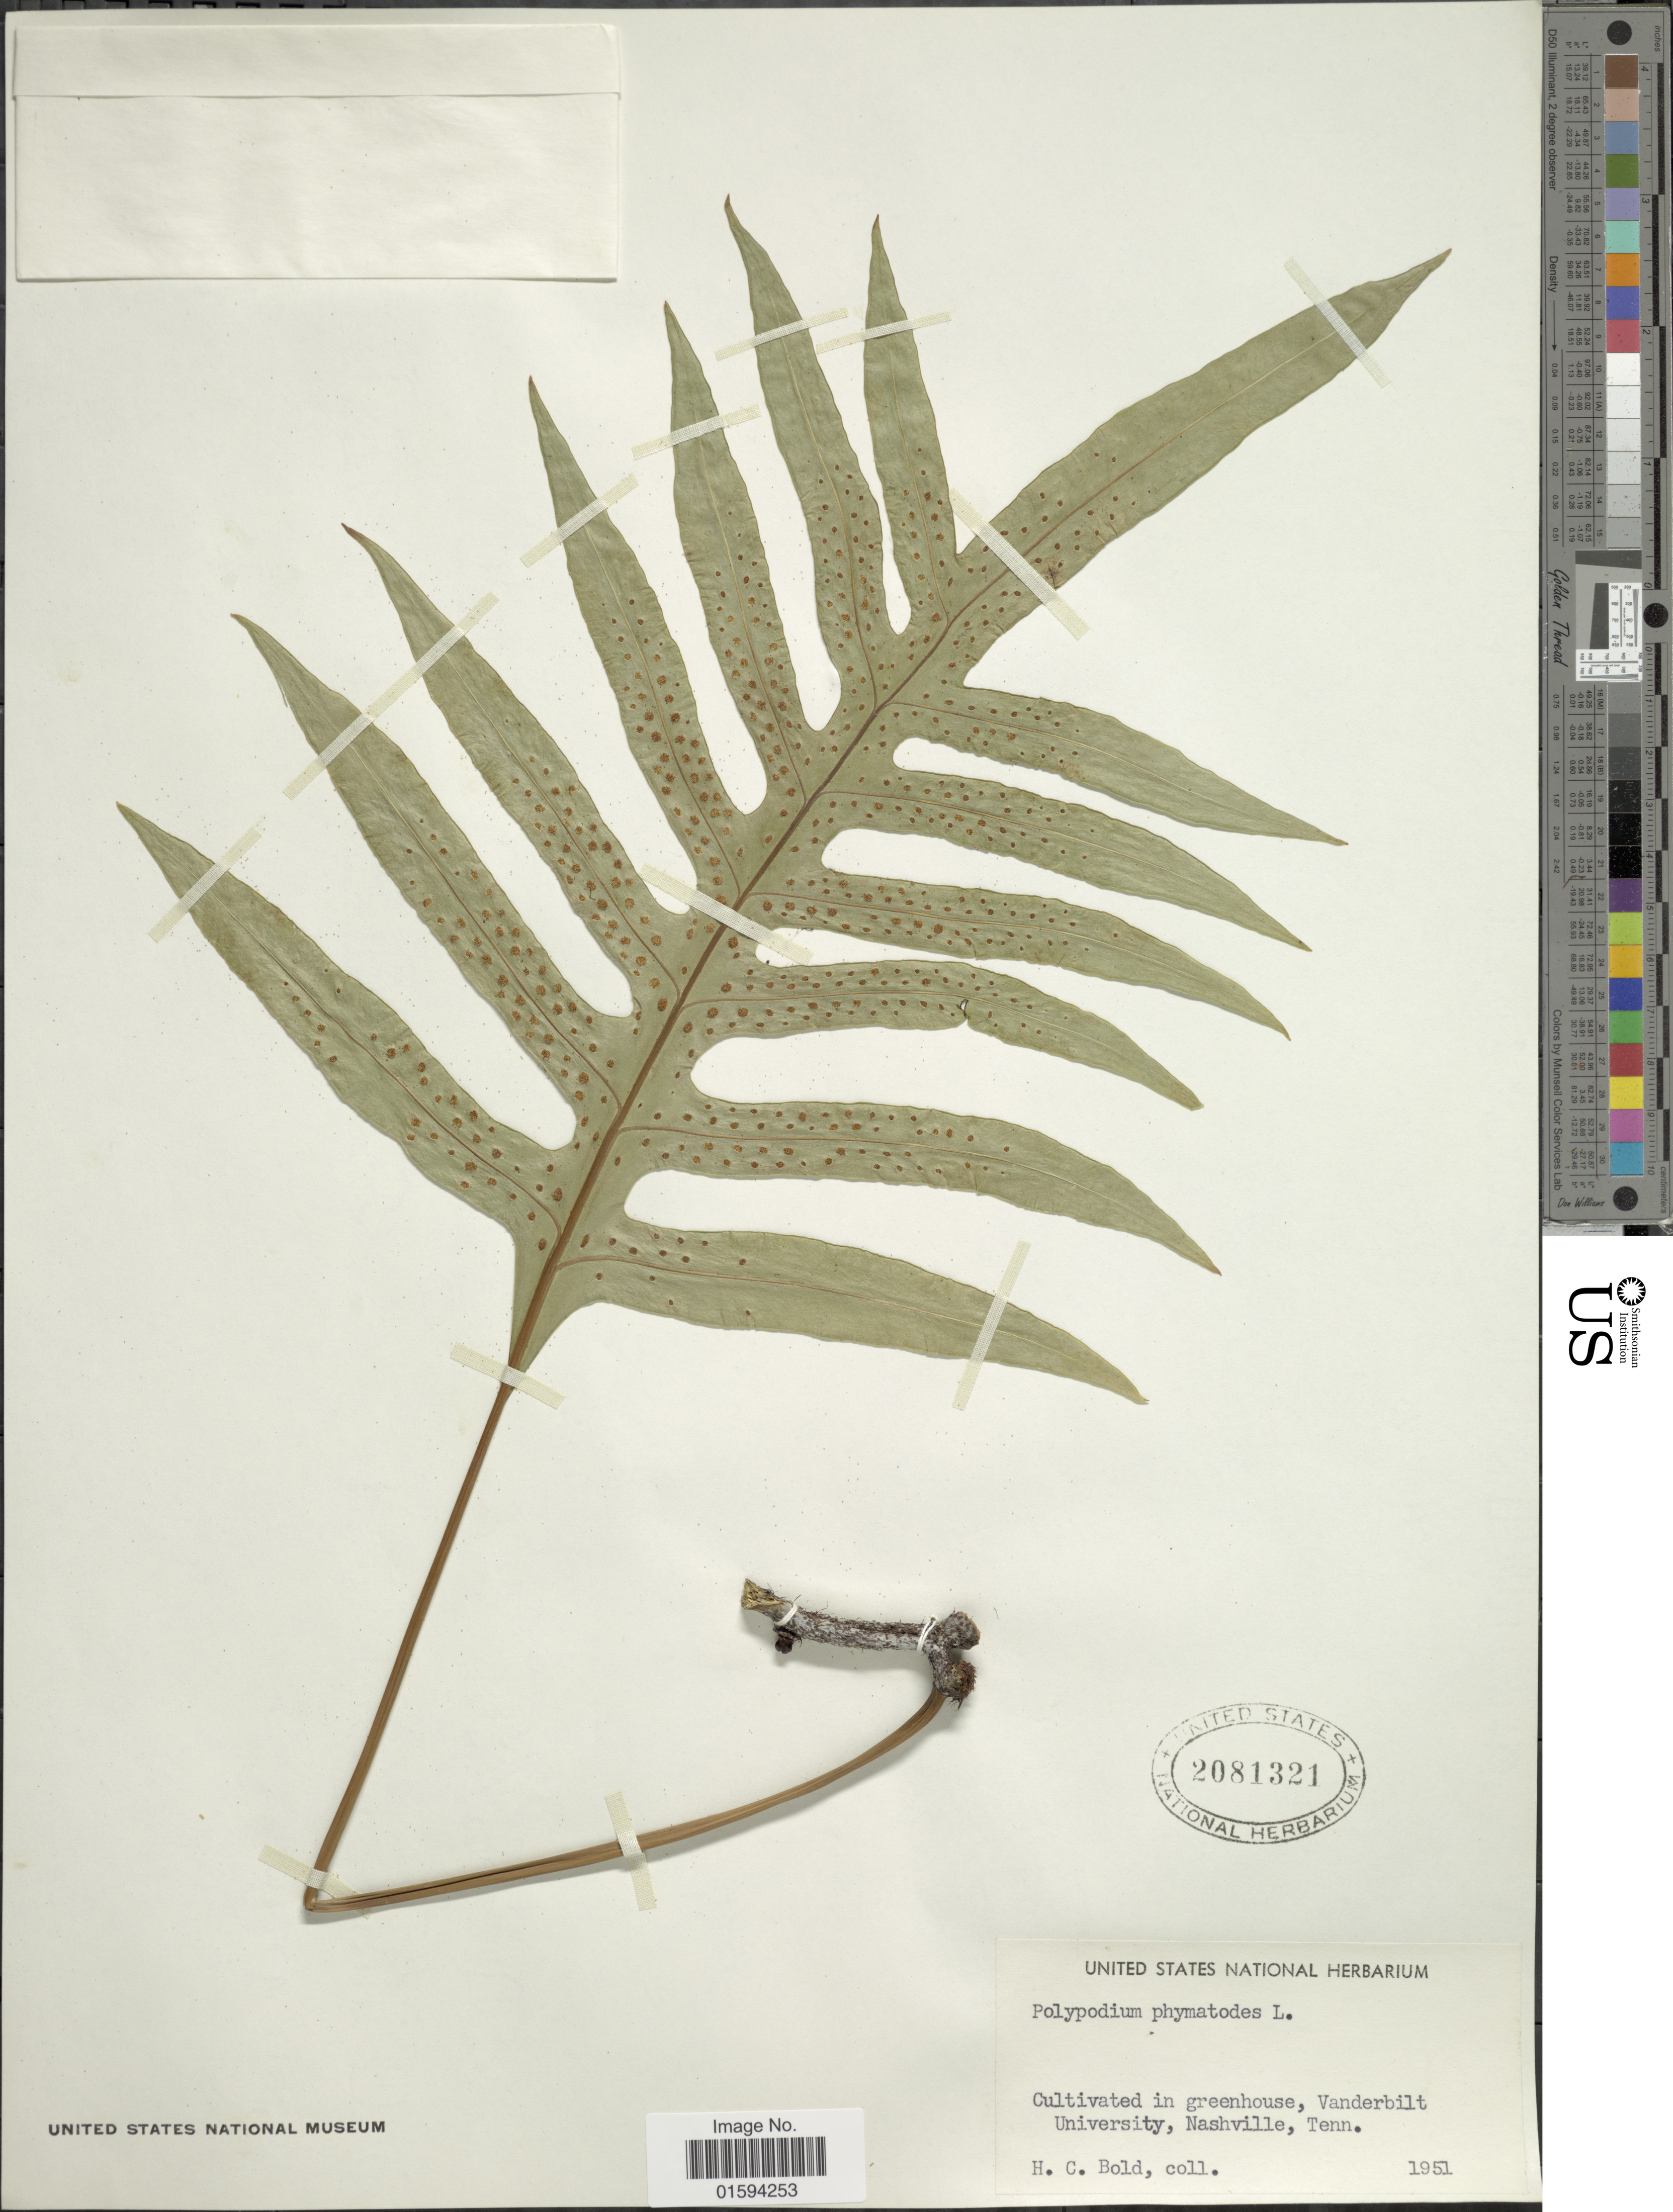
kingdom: Plantae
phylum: Tracheophyta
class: Polypodiopsida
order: Polypodiales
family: Polypodiaceae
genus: Polypodium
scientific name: Polypodium scolopendria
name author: Burm. f.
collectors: H. Bold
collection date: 1951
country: United States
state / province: Tennessee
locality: Greenhouse,Vanderbilt University,Nashville, Tenn.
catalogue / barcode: US 2081321